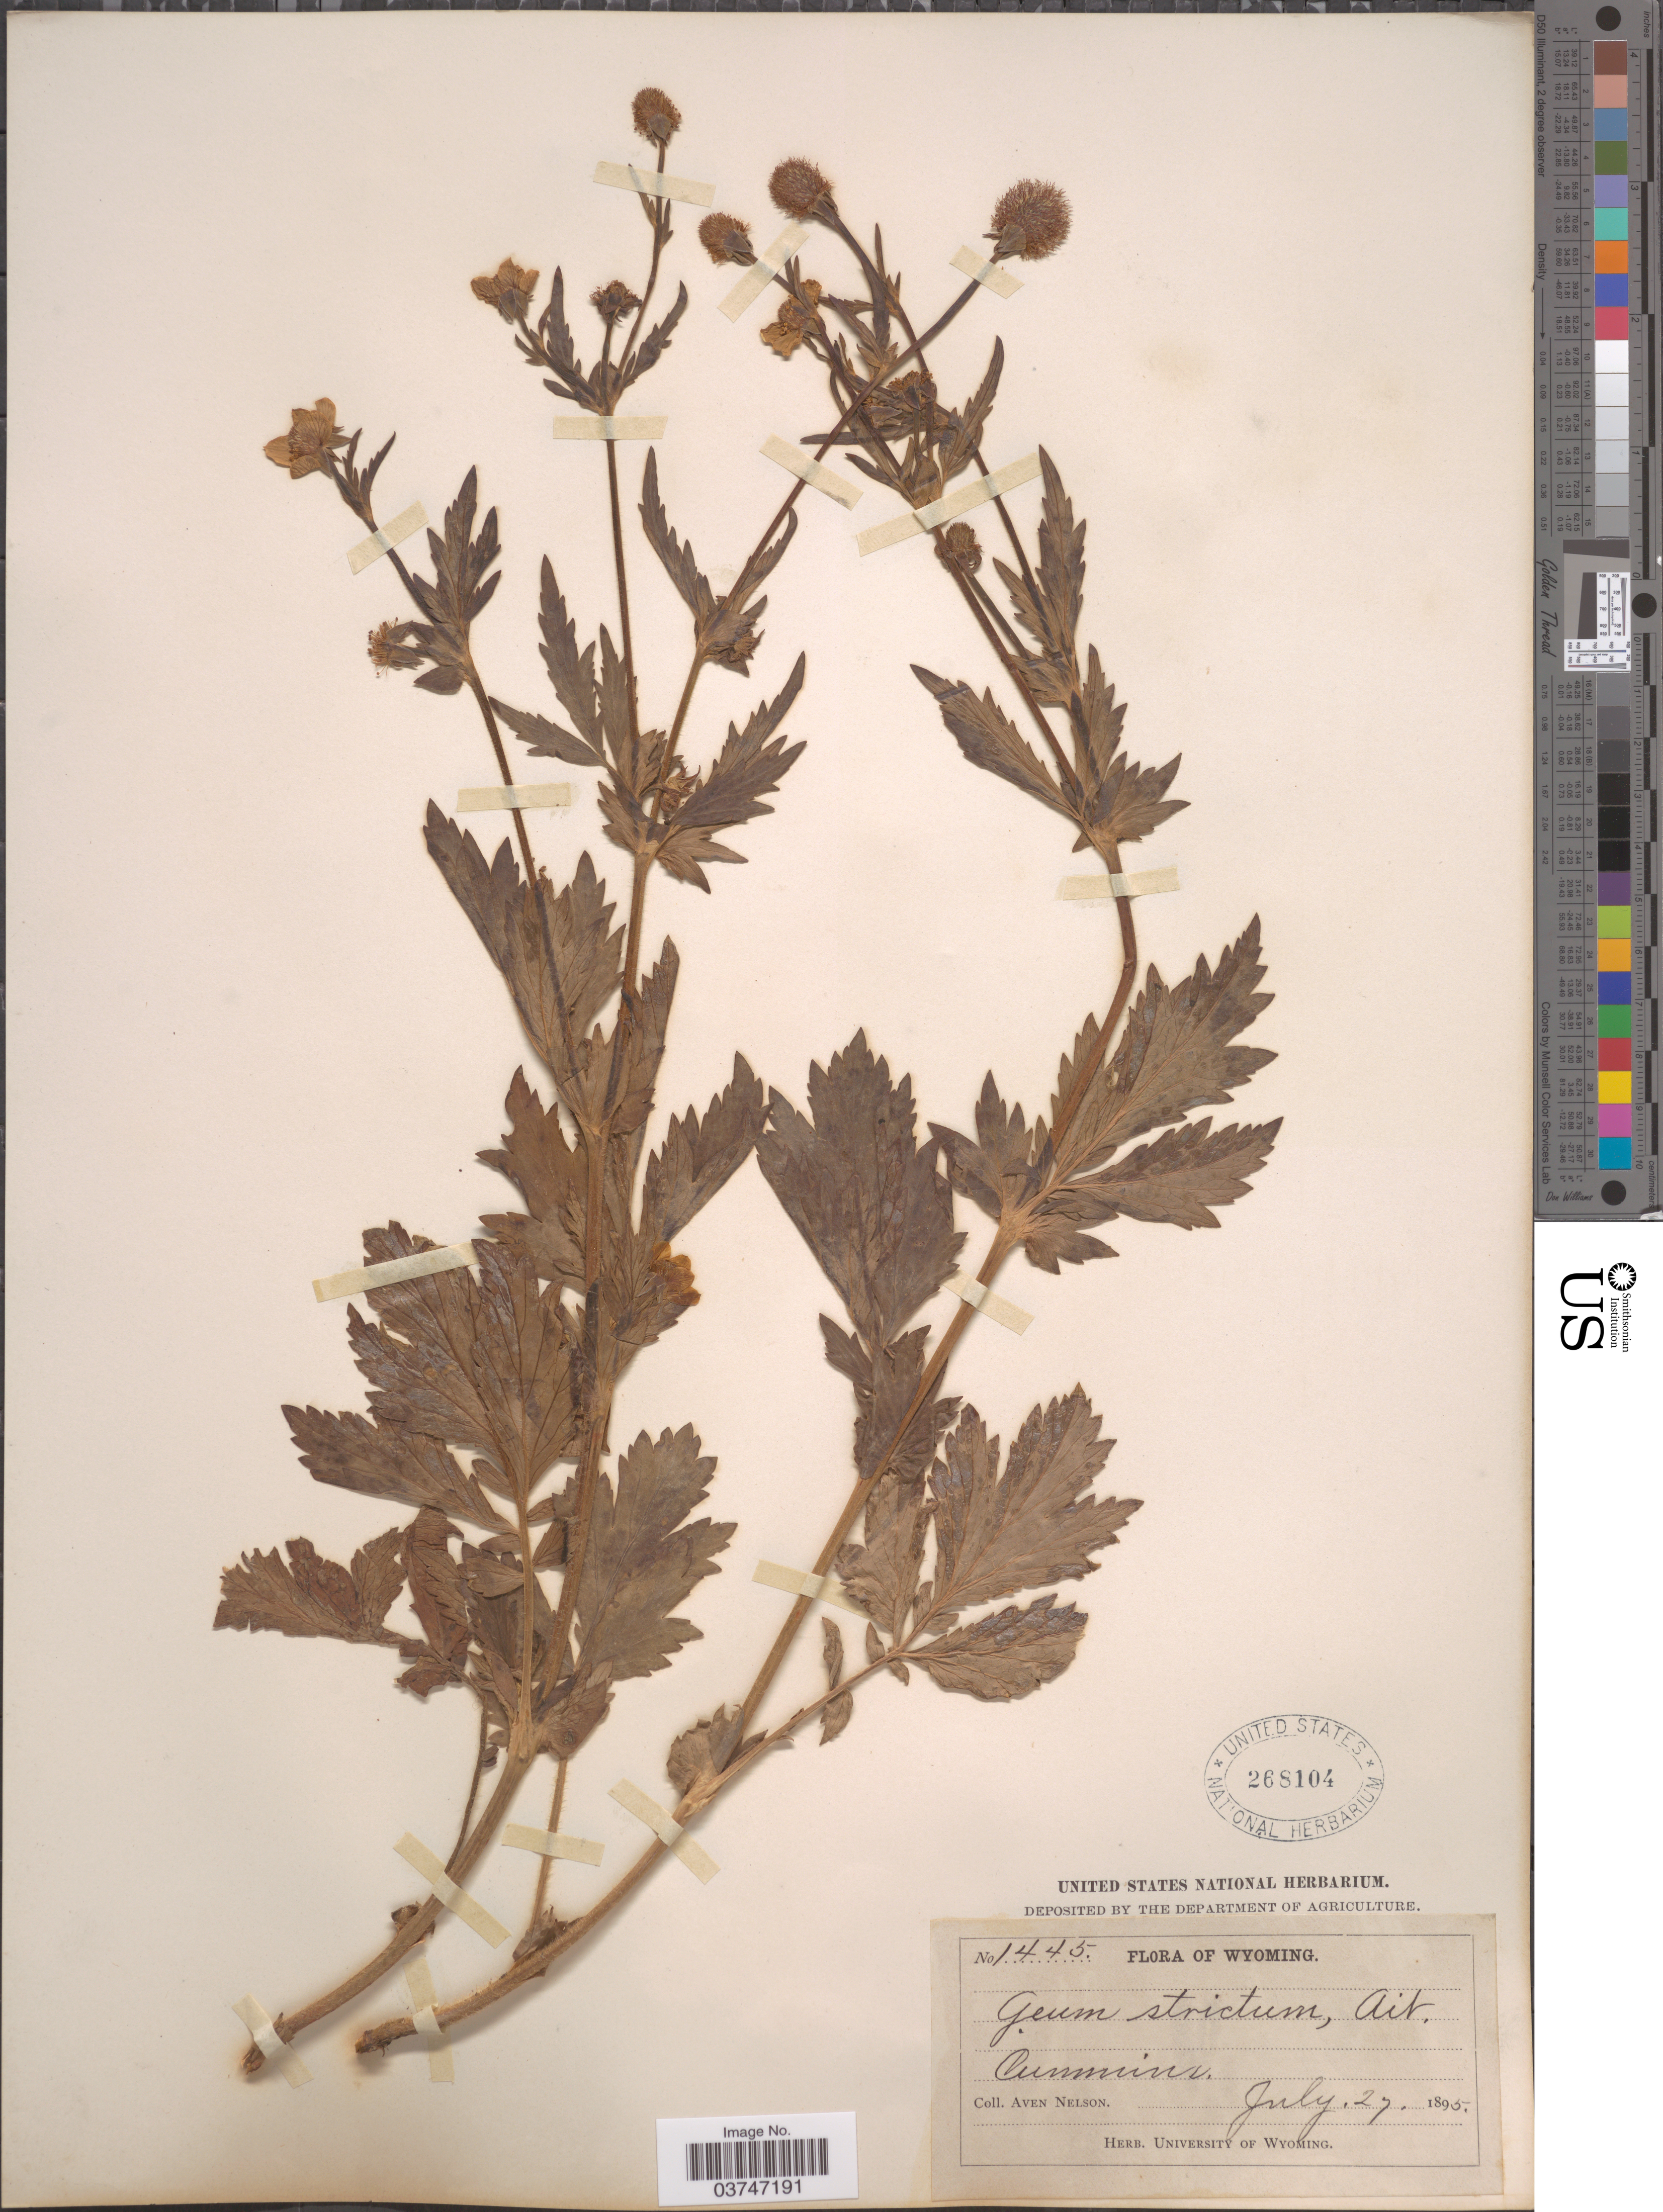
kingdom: Plantae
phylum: Tracheophyta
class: Magnoliopsida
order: Rosales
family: Rosaceae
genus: Geum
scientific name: Geum aleppicum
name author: Jacq.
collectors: A. Nelson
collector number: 1445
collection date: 1895-07-27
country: United States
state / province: Wyoming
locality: Cummins.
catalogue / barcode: US 268104